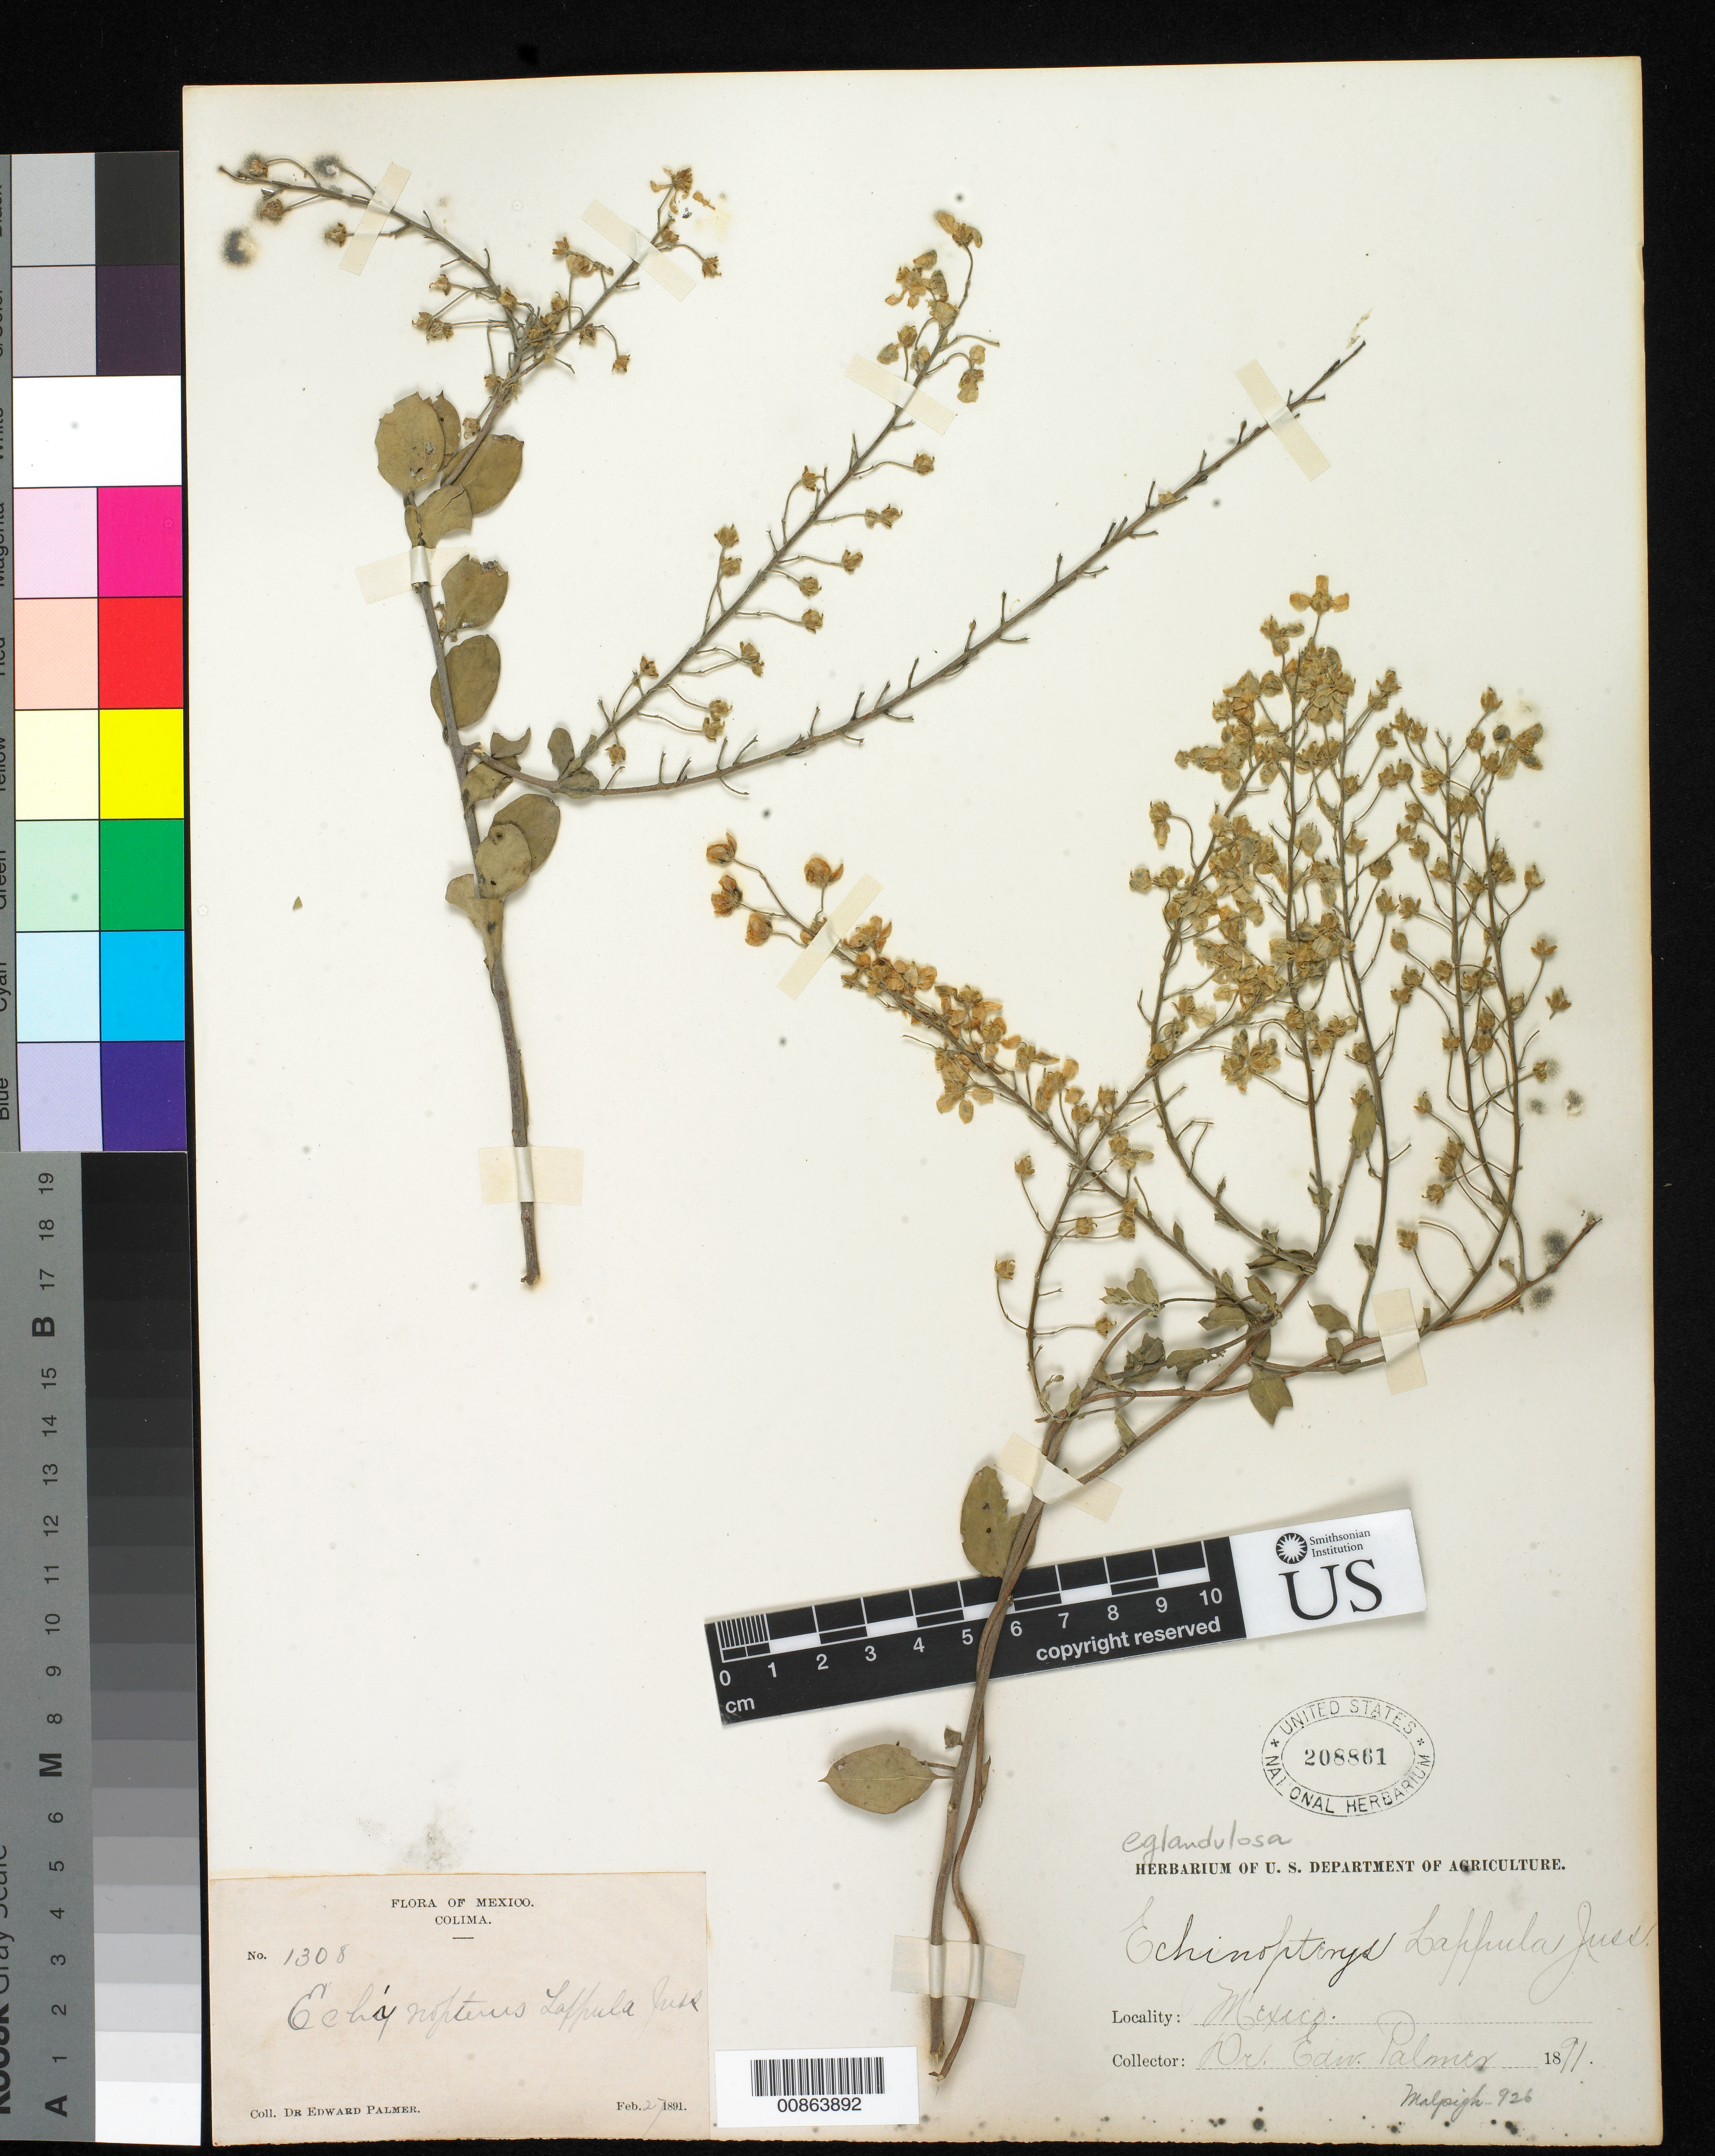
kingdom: Plantae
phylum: Tracheophyta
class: Magnoliopsida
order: Malpighiales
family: Malpighiaceae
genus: Echinopterys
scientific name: Echinopterys eglandulosa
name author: (A. Juss.) Small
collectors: E. Palmer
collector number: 1308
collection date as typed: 27 Feb 1891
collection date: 1891-02-27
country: Mexico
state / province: Colima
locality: Colima.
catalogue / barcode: US 208861